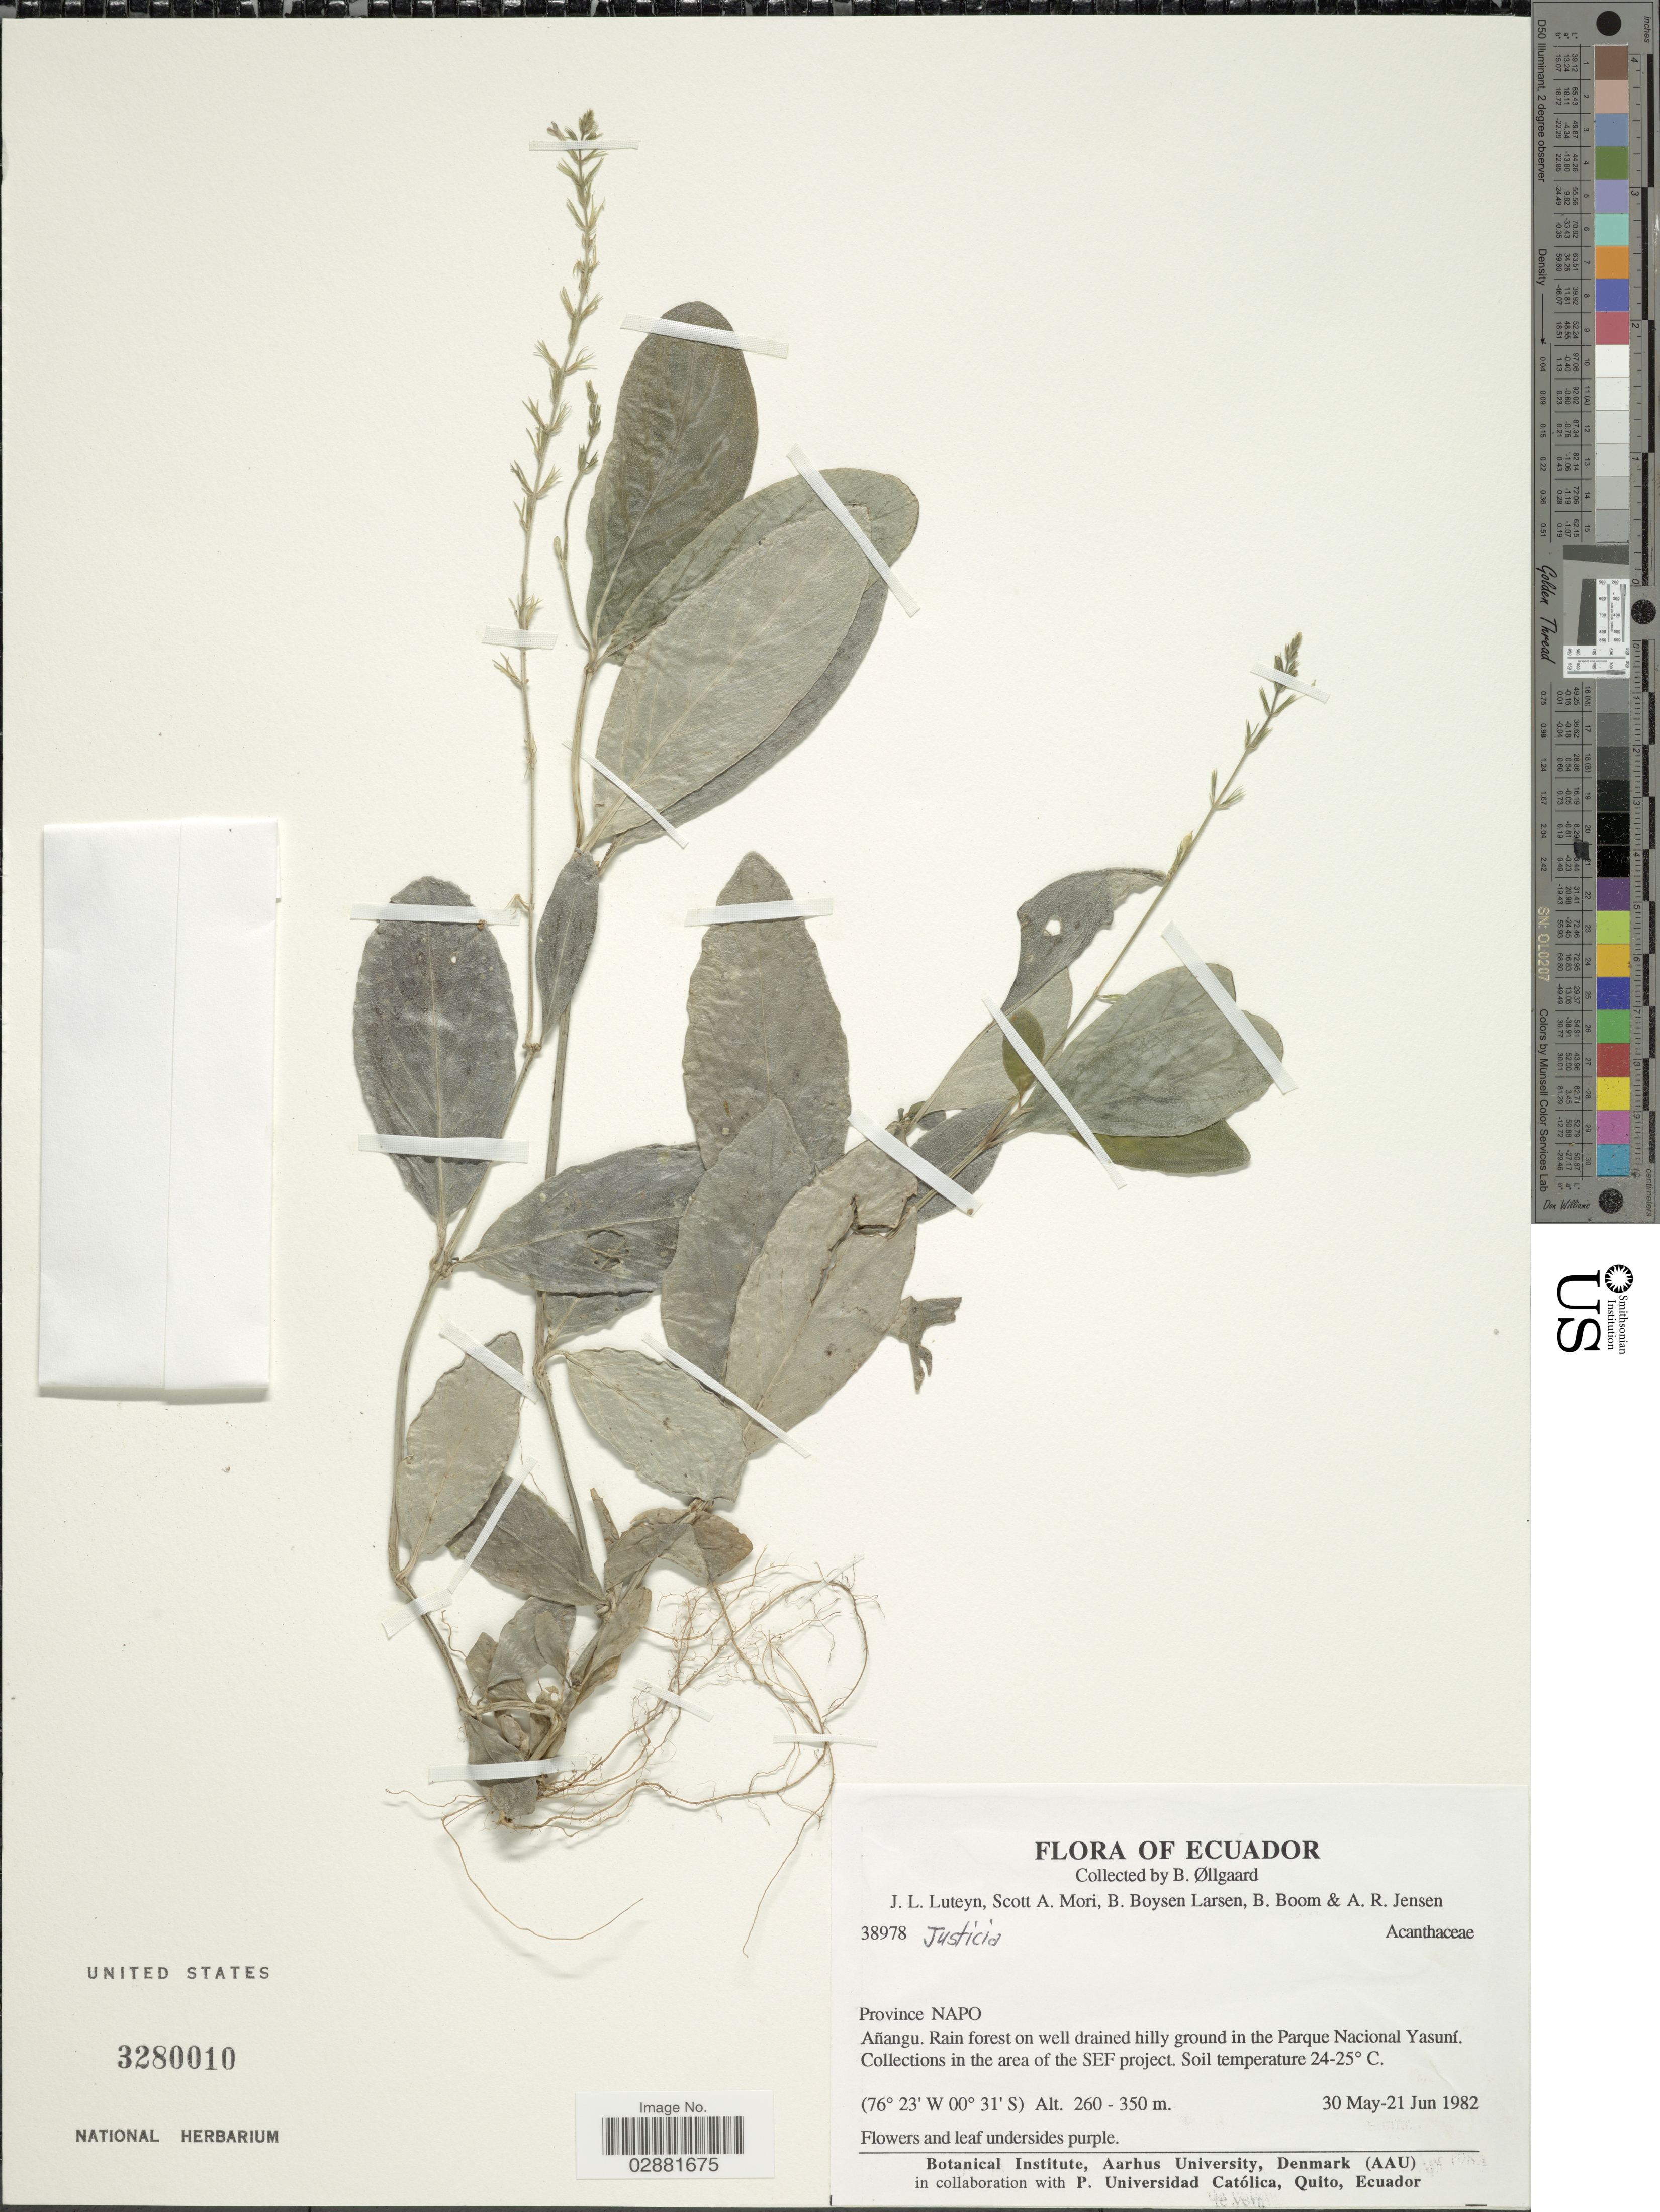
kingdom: Plantae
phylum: Tracheophyta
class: Magnoliopsida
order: Lamiales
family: Acanthaceae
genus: Justicia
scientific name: Justicia sp.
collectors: B. Øllgaard, J. L. Luteyn, S. Mori, B. Boysen & et al.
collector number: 38978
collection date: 1982-05-30/1982-06-21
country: Ecuador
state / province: Napo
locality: Añangu, Rain forest on well drained hilly ground in the Parque Nacional Yasuní.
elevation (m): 260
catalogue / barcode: US 3280010